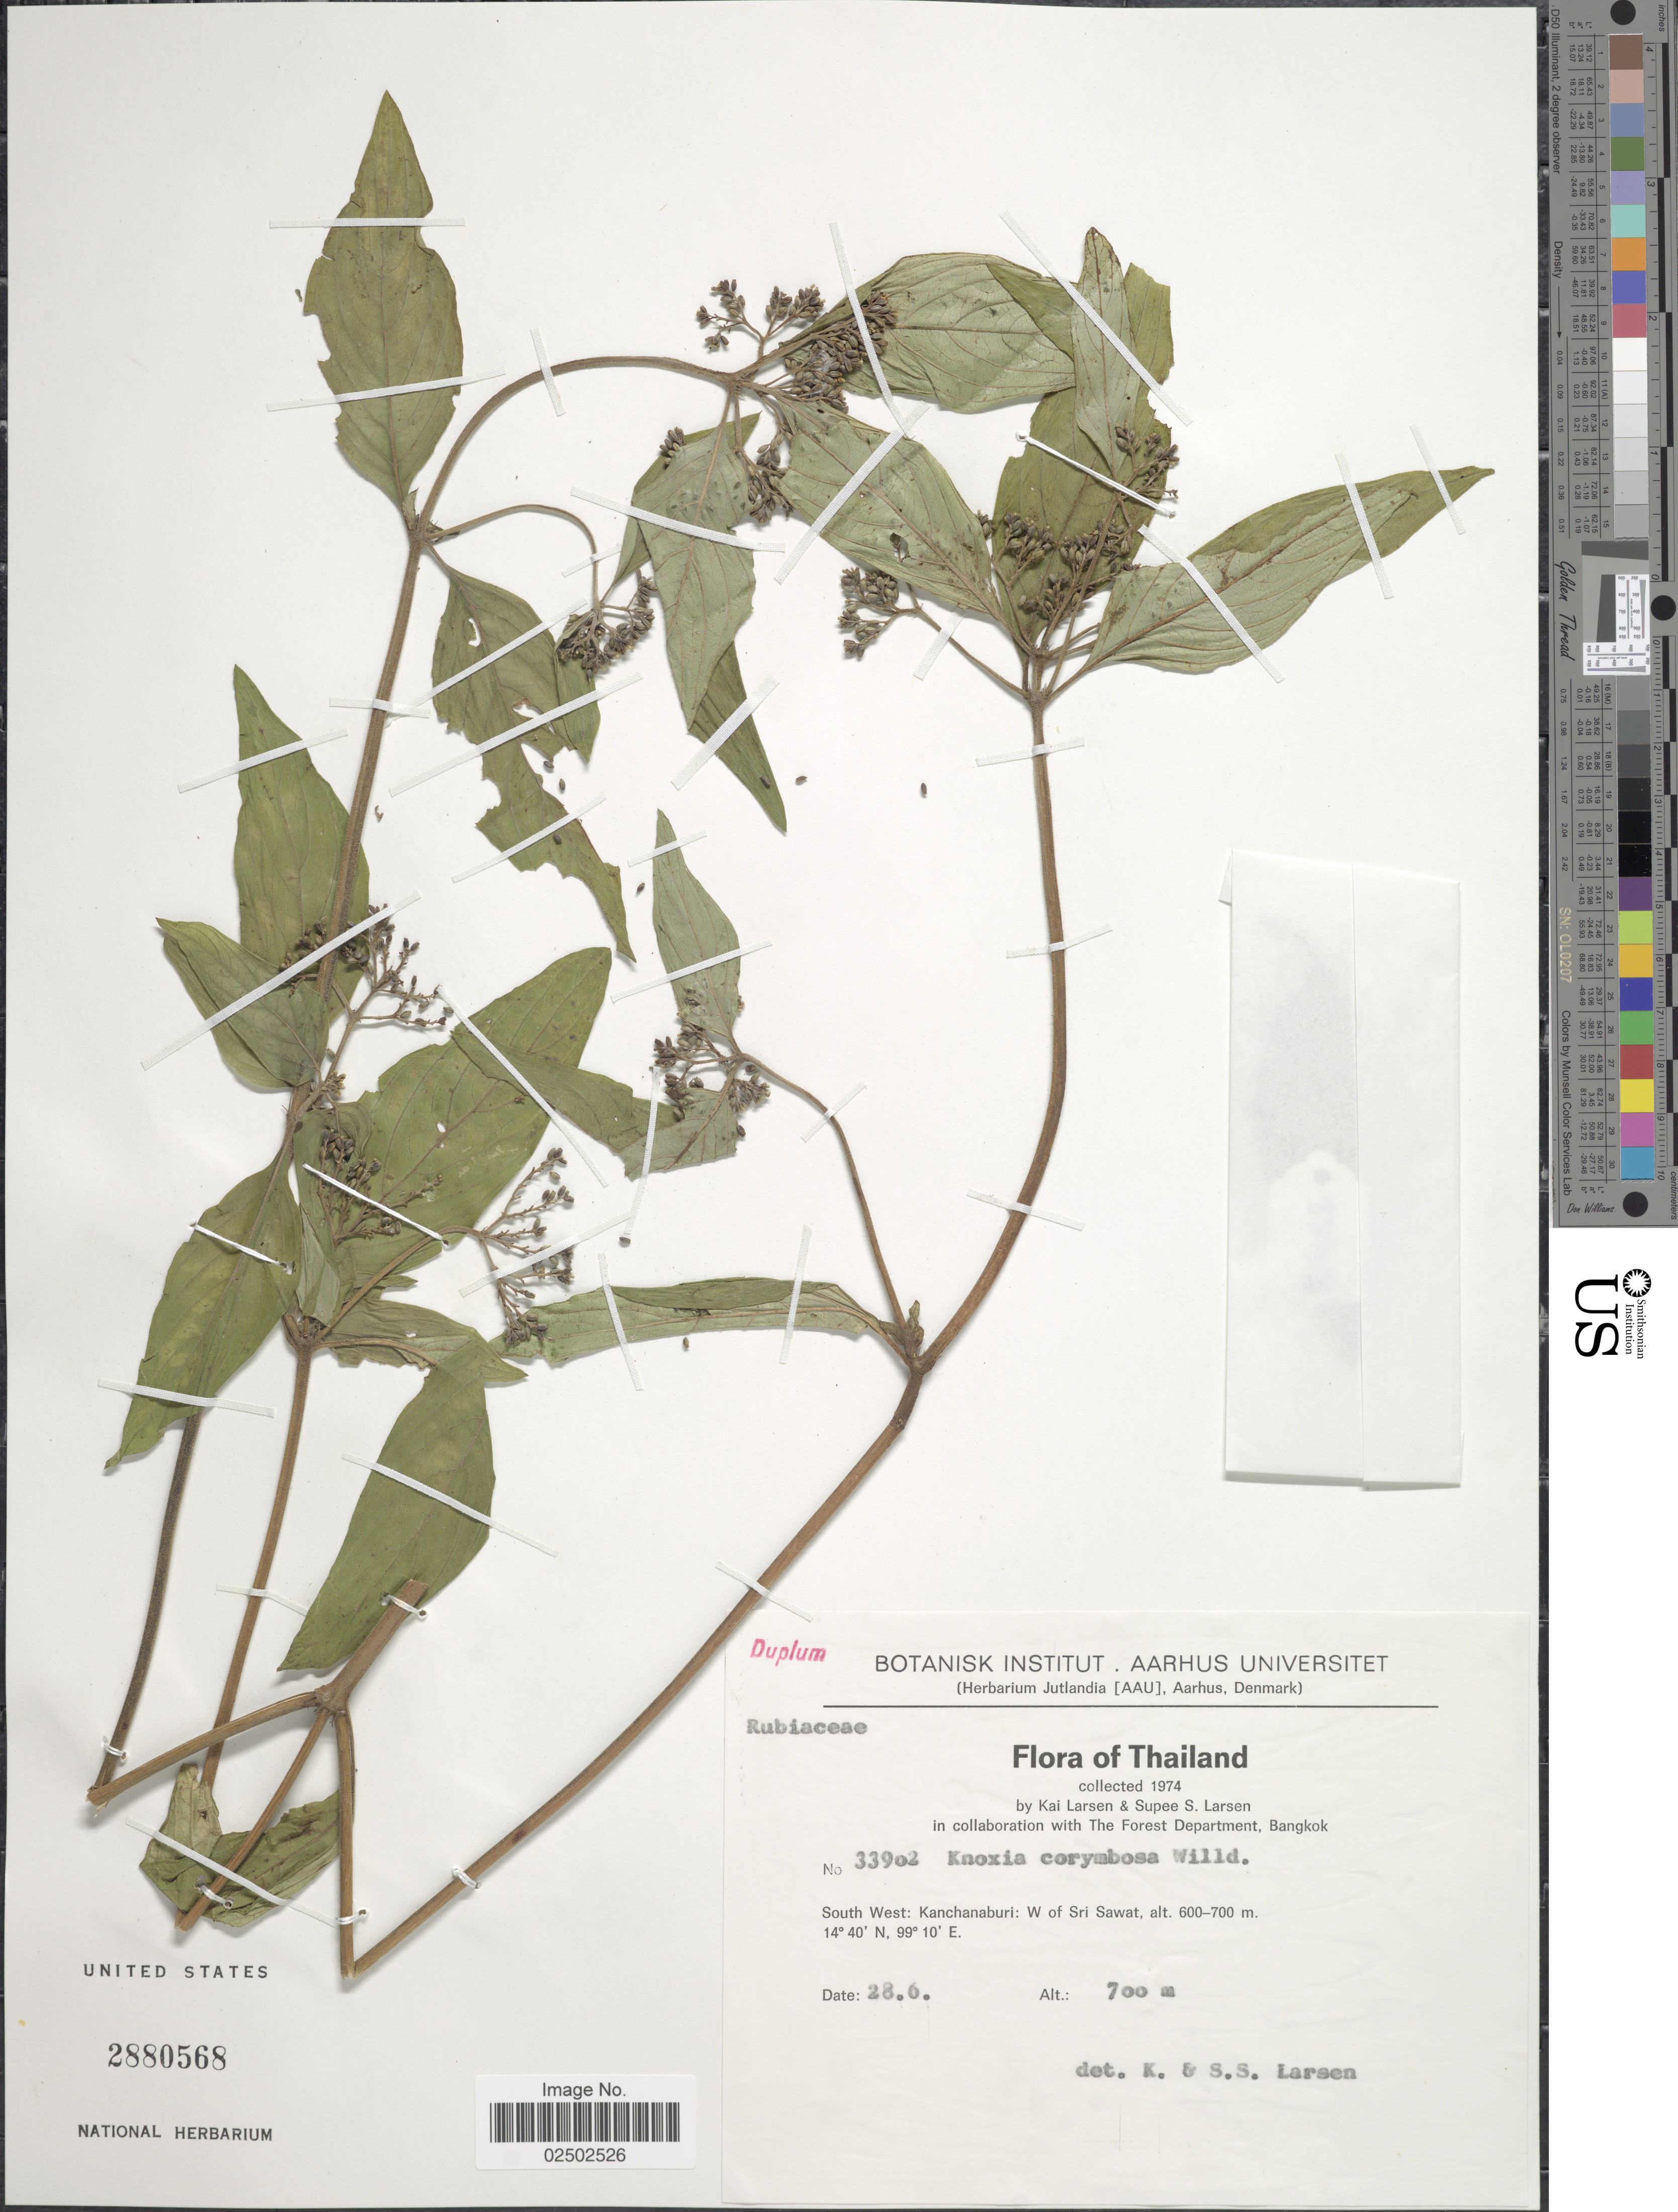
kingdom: Plantae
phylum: Tracheophyta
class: Magnoliopsida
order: Gentianales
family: Rubiaceae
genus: Knoxia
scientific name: Knoxia corymbosa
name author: Willd.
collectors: K. Larsen & S. Larsen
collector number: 33902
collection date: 1974-06-28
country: Thailand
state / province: Kanchanaburi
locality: W. of Sri Sawat, South West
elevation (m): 600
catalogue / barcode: US 2880568